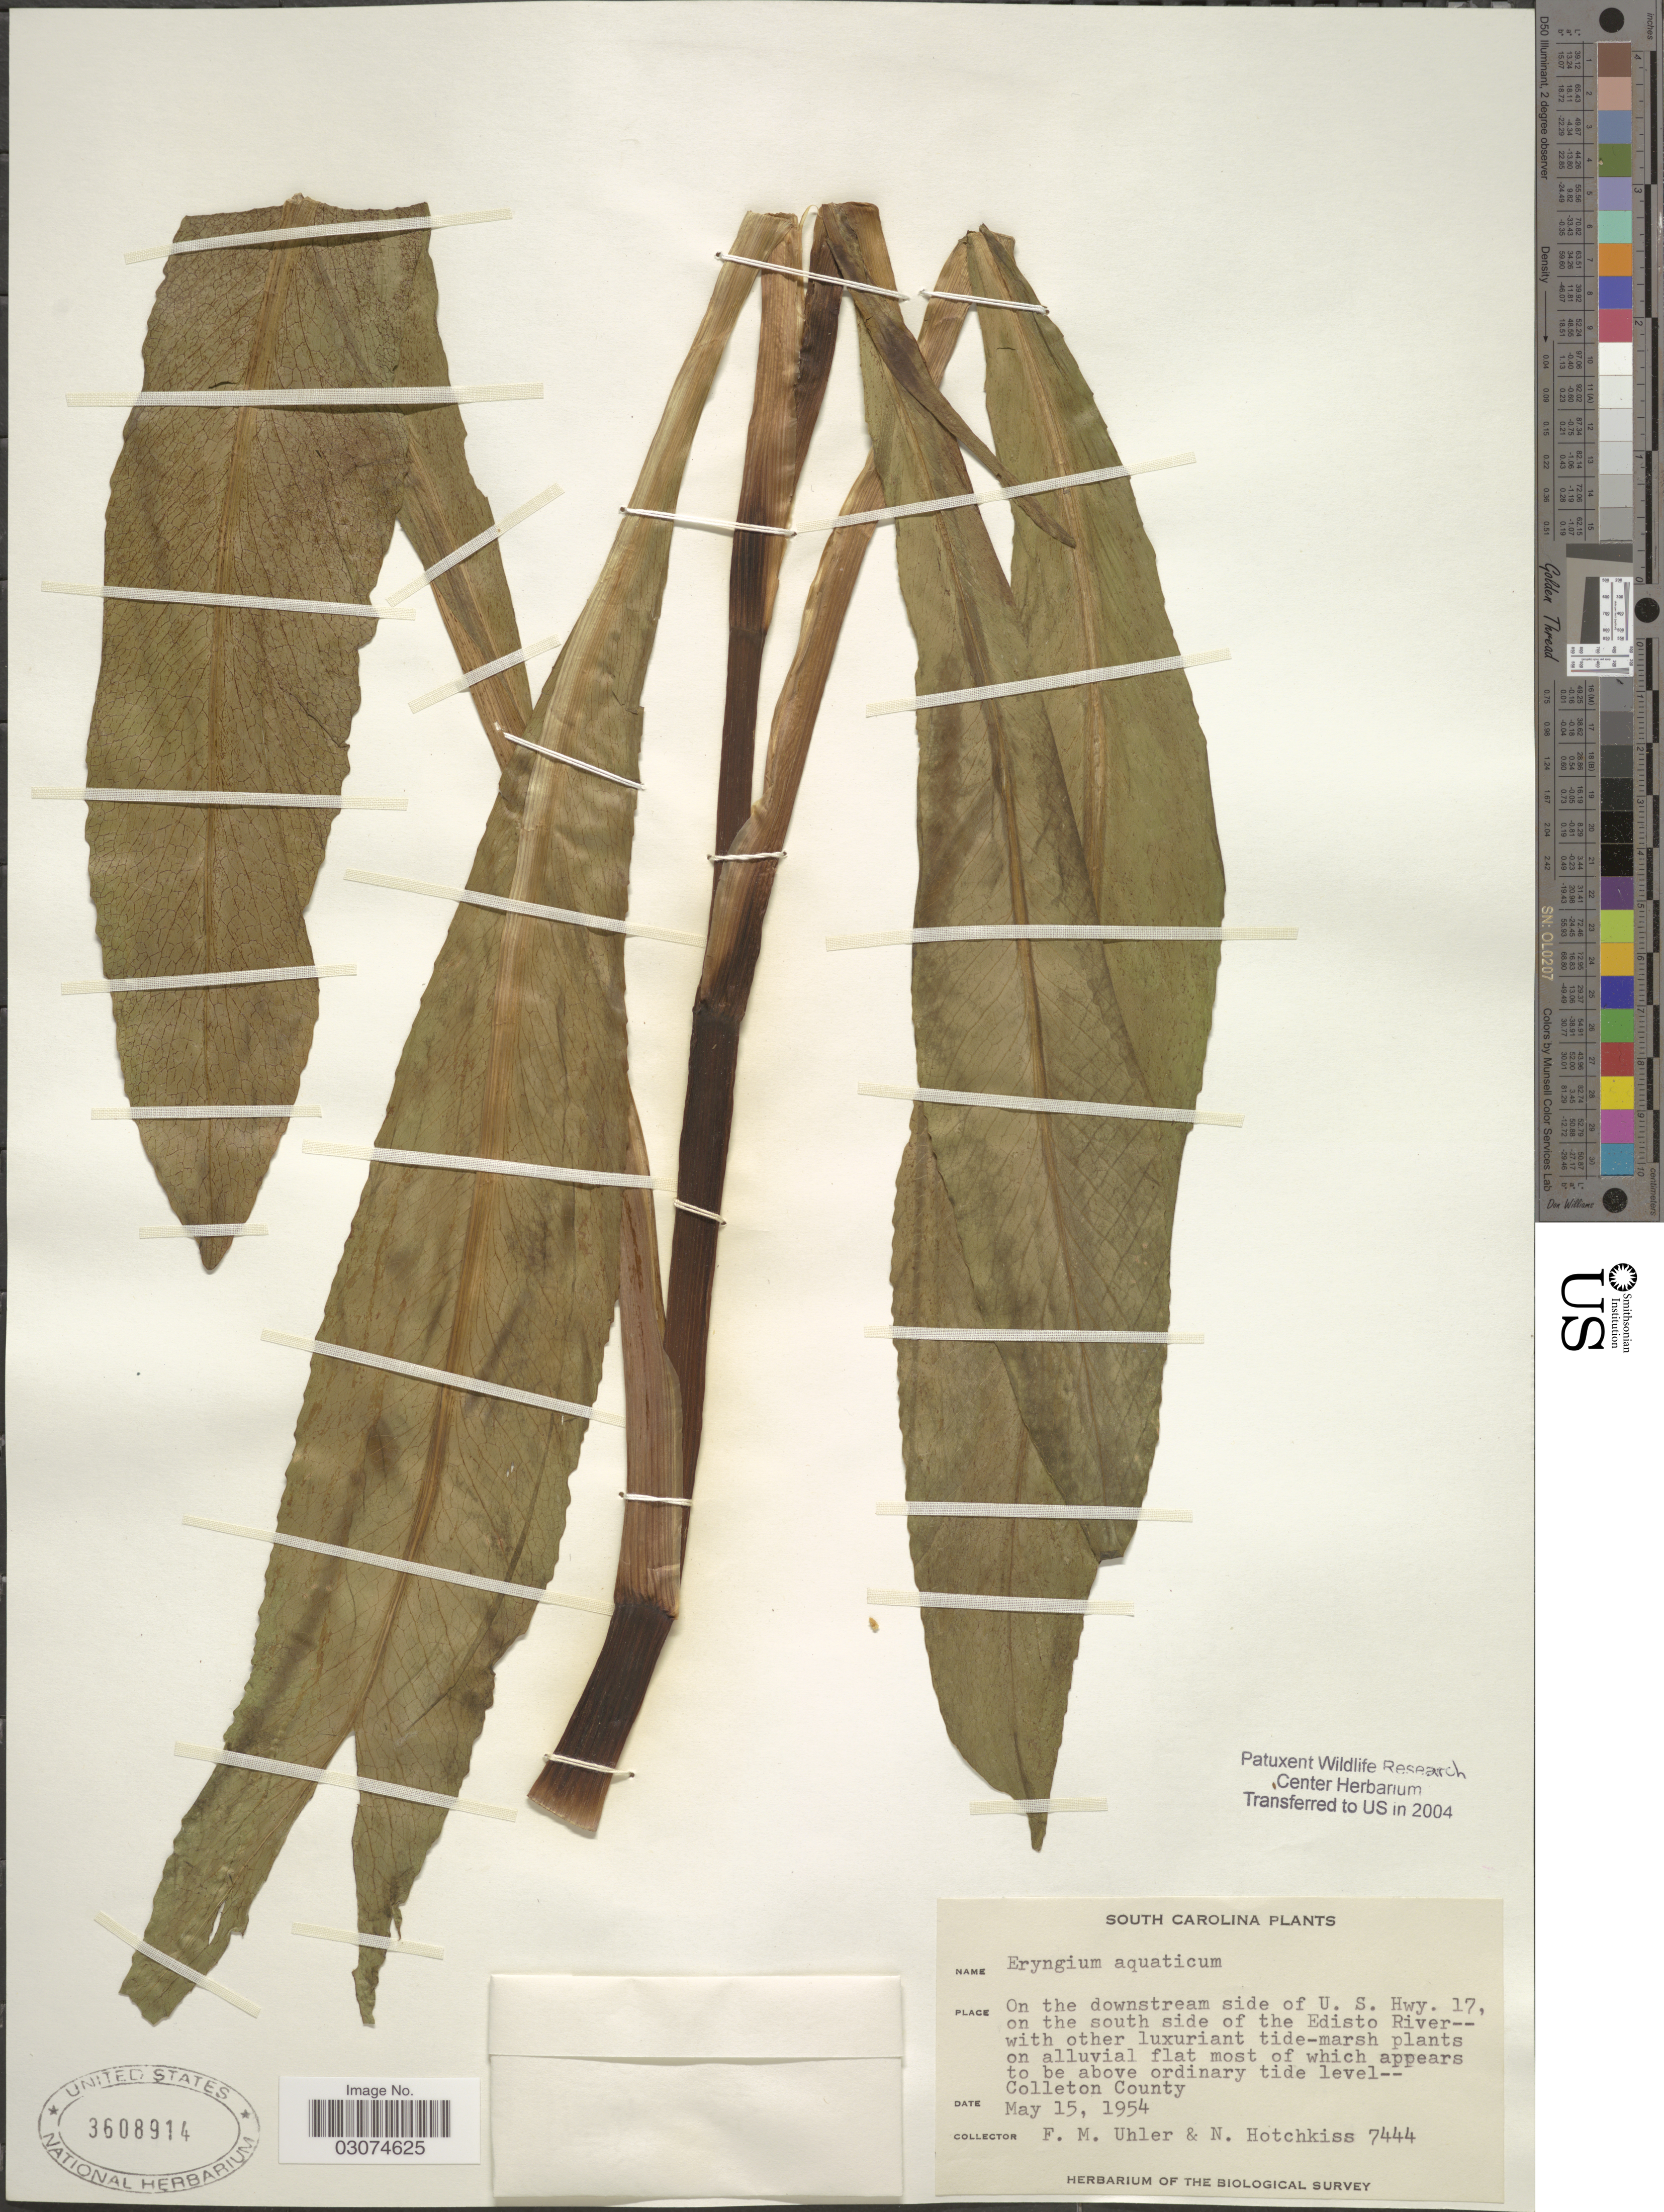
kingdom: Plantae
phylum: Tracheophyta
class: Magnoliopsida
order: Apiales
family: Apiaceae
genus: Eryngium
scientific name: Eryngium aquaticum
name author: L.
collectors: F. M. Uhler & N. Hotchkiss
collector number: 7444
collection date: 1954-05-15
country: United States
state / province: South Carolina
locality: On the downstream side of U. S. Hwy. 17, on the south side of the Edisto River. Colleton County.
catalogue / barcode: US 3608914